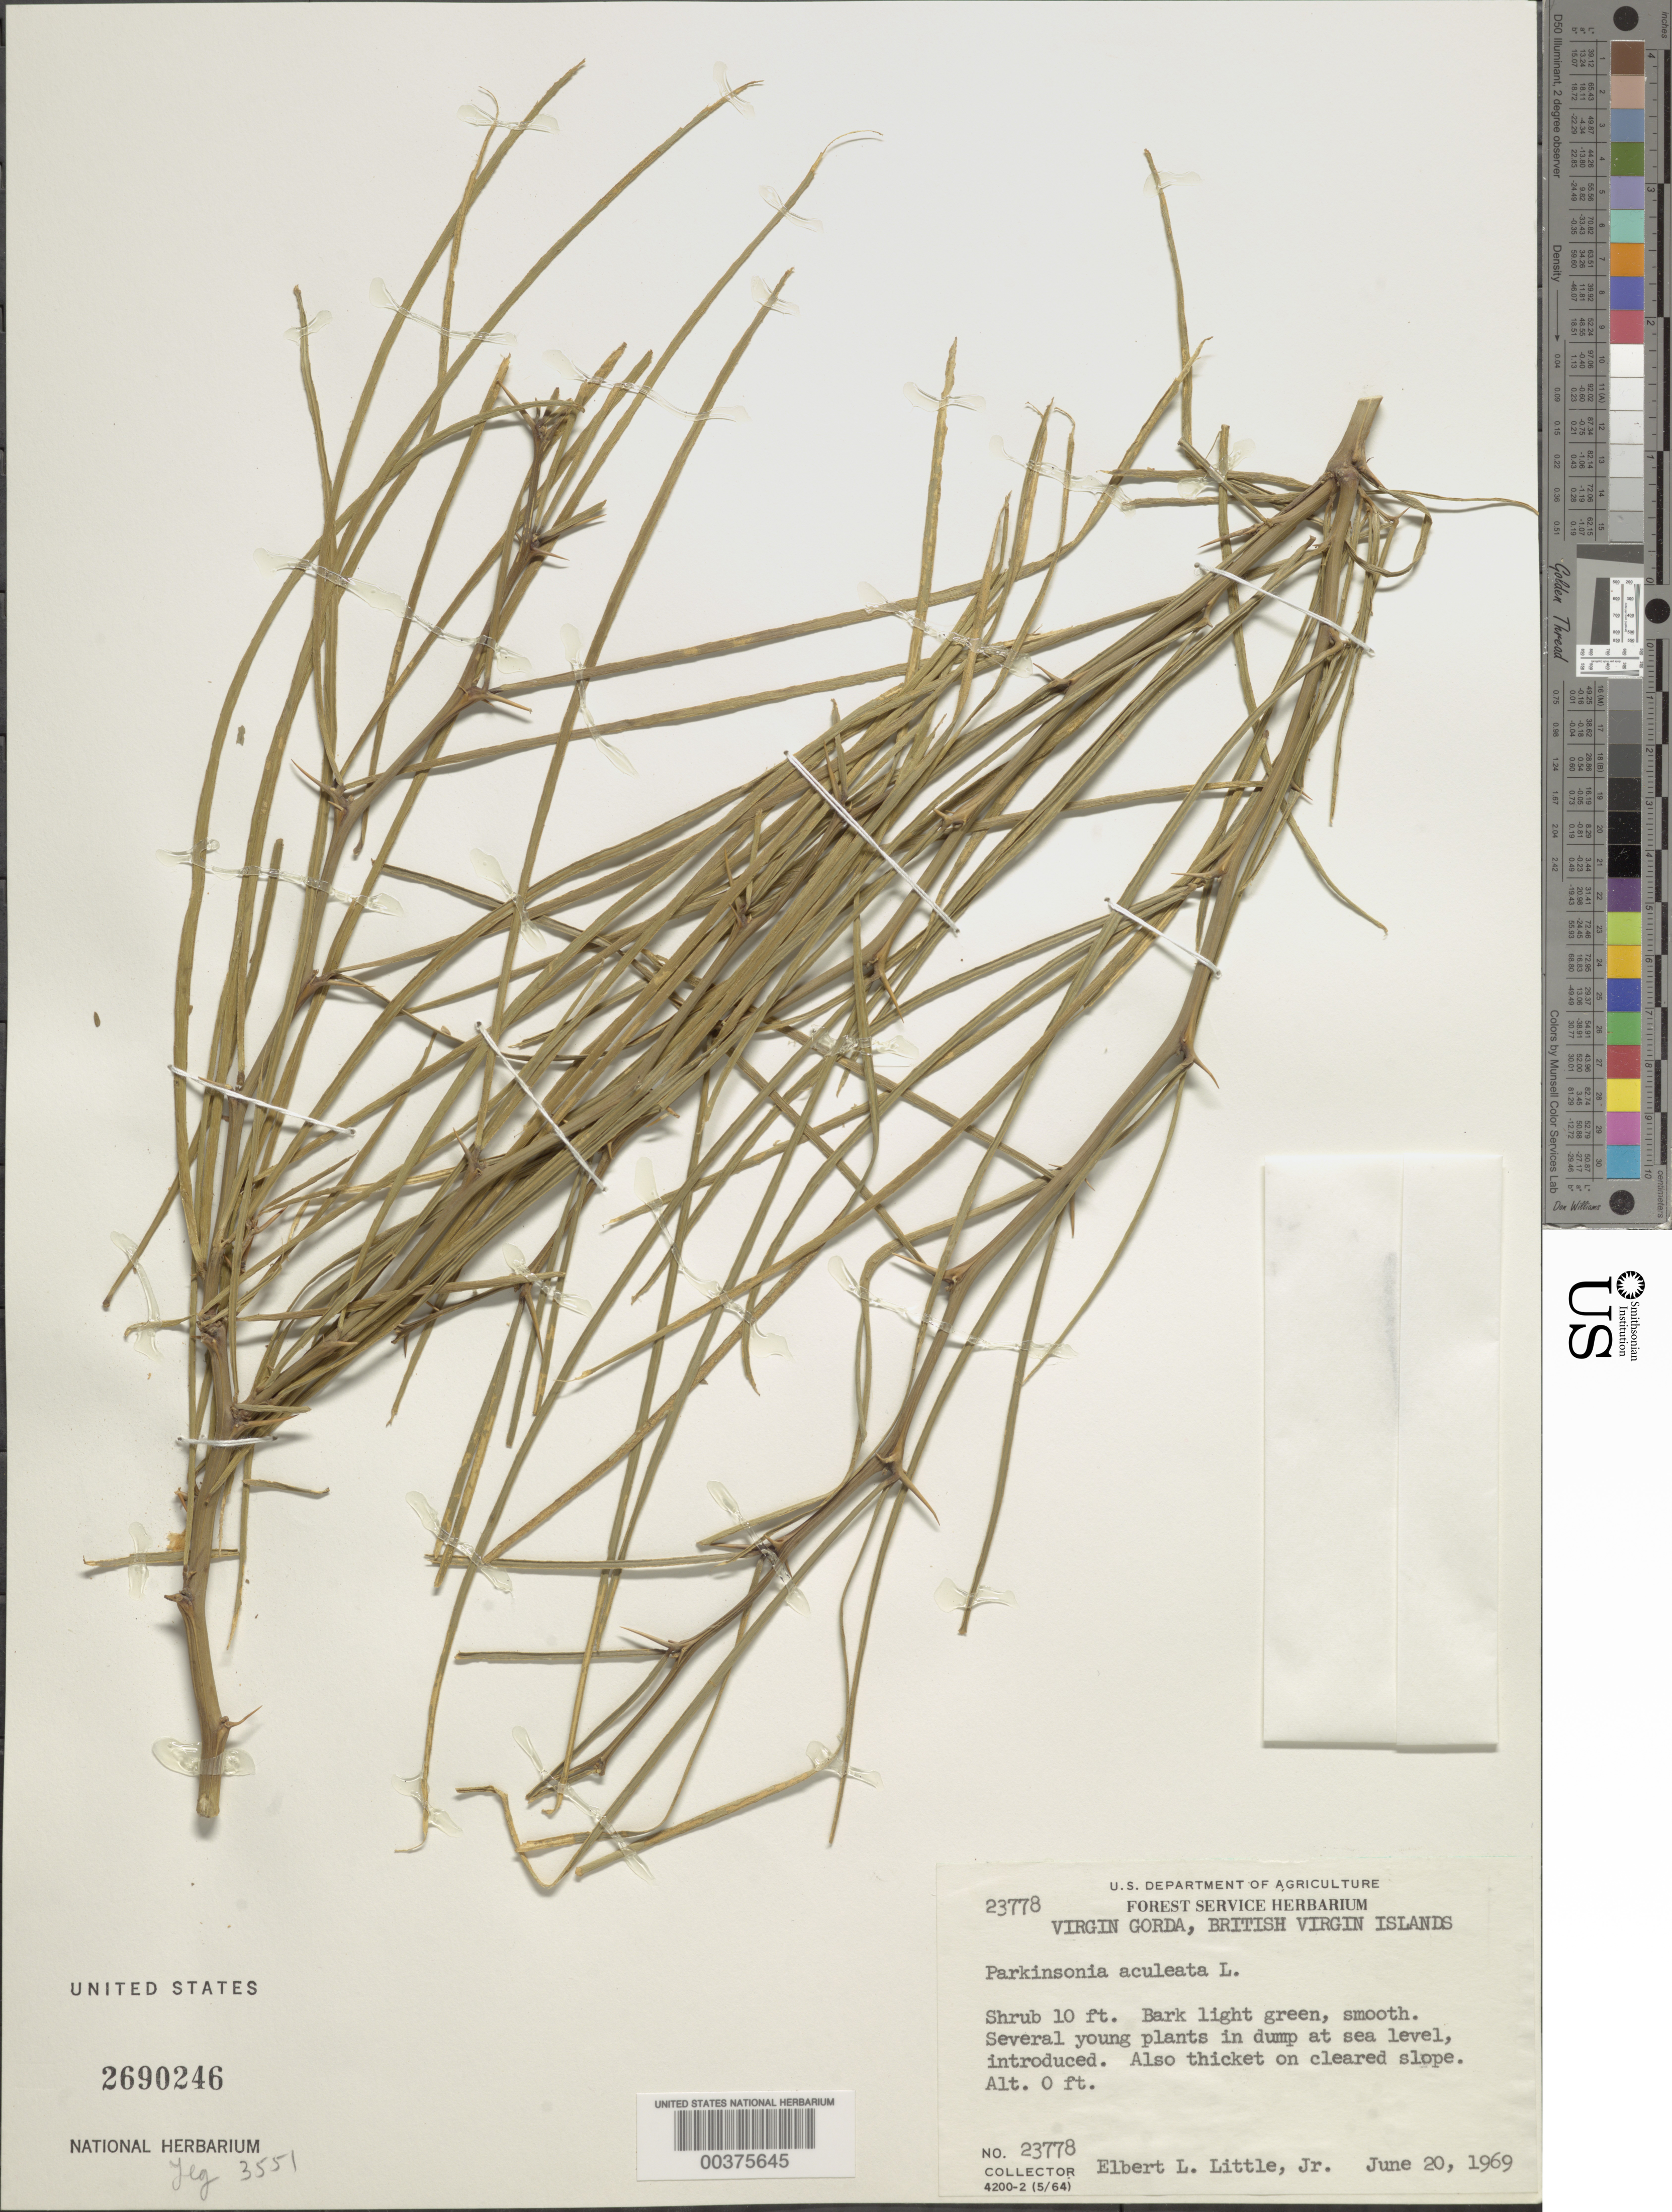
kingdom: Plantae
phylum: Tracheophyta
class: Magnoliopsida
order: Fabales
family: Fabaceae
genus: Parkinsonia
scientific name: Parkinsonia aculeata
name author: L.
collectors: E. L. Little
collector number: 23778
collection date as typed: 20 Jun 1969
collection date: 1969-06-20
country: British Virgin Islands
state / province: Virgin Gorda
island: Virgin Gorda Island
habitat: In dump at sea level, thicket on cleared slope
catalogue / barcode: US 2690246